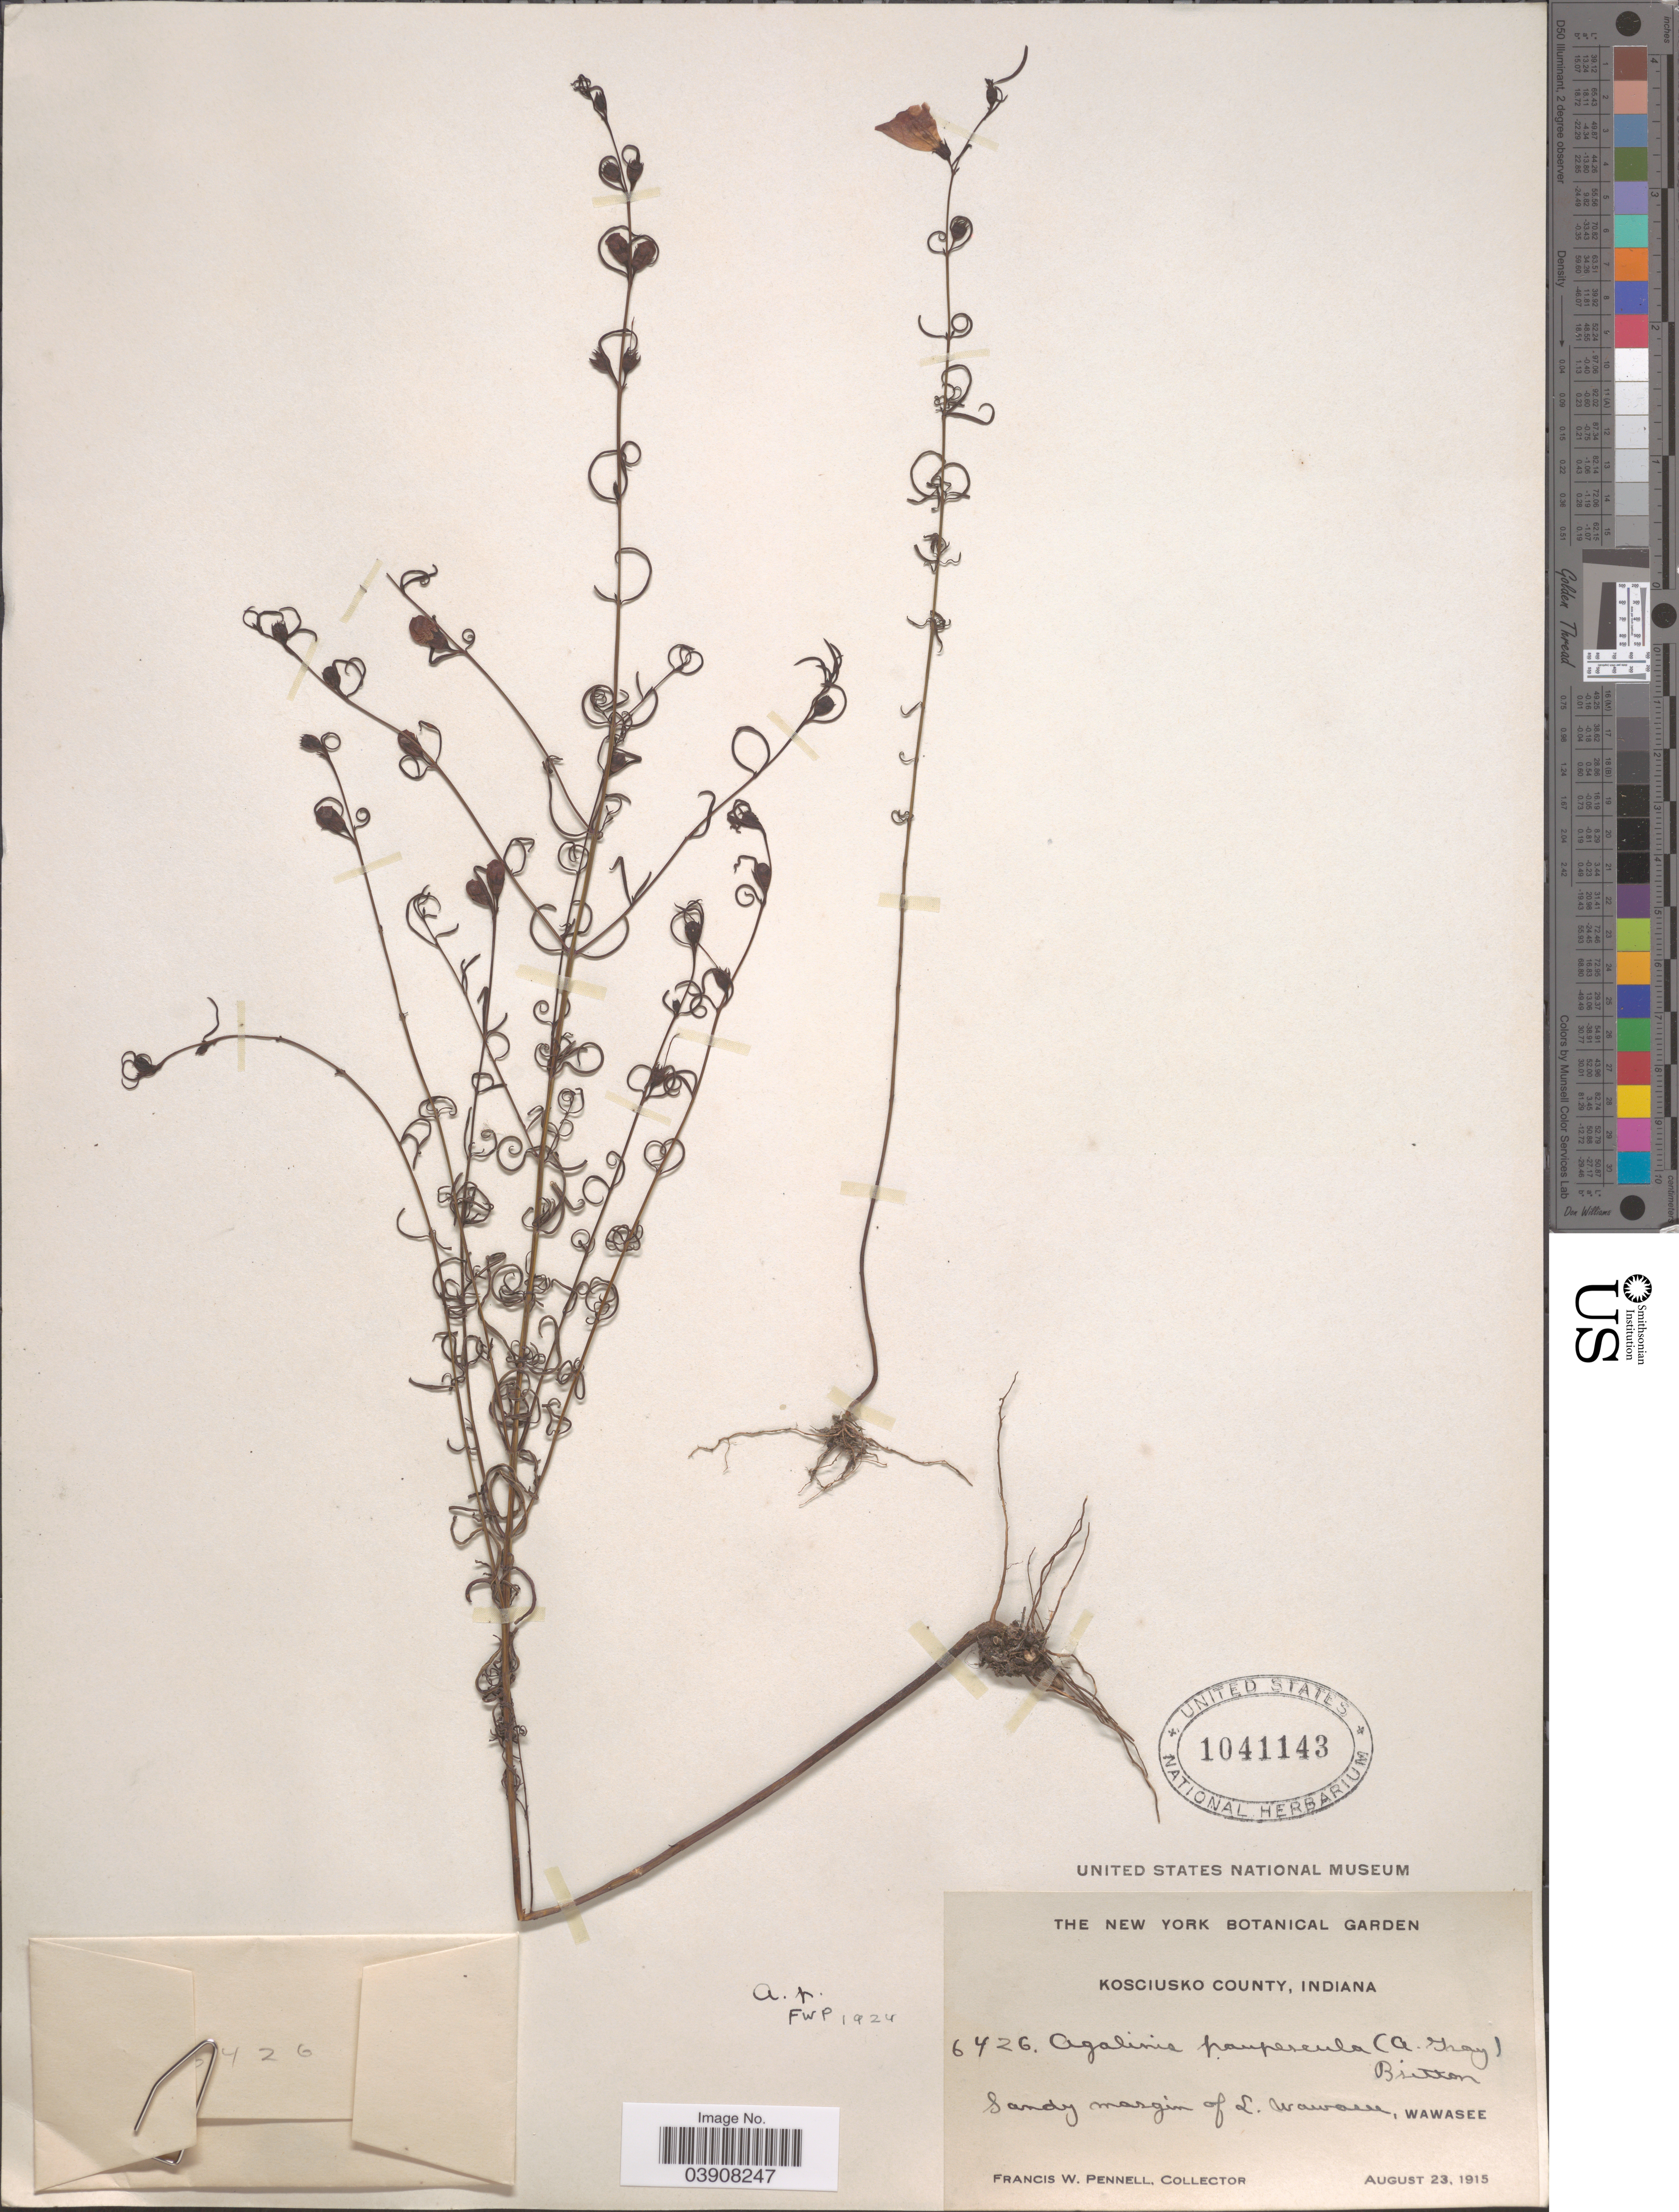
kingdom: Plantae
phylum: Tracheophyta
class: Magnoliopsida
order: Lamiales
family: Orobanchaceae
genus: Agalinis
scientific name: Agalinis paupercula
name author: (A. Gray) Britton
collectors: F. W. Pennell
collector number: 6426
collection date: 1915-08-23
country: United States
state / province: Indiana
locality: Kosciusko County. Sandy margin of L. Wawasee, Wawasee.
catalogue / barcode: US 1041143